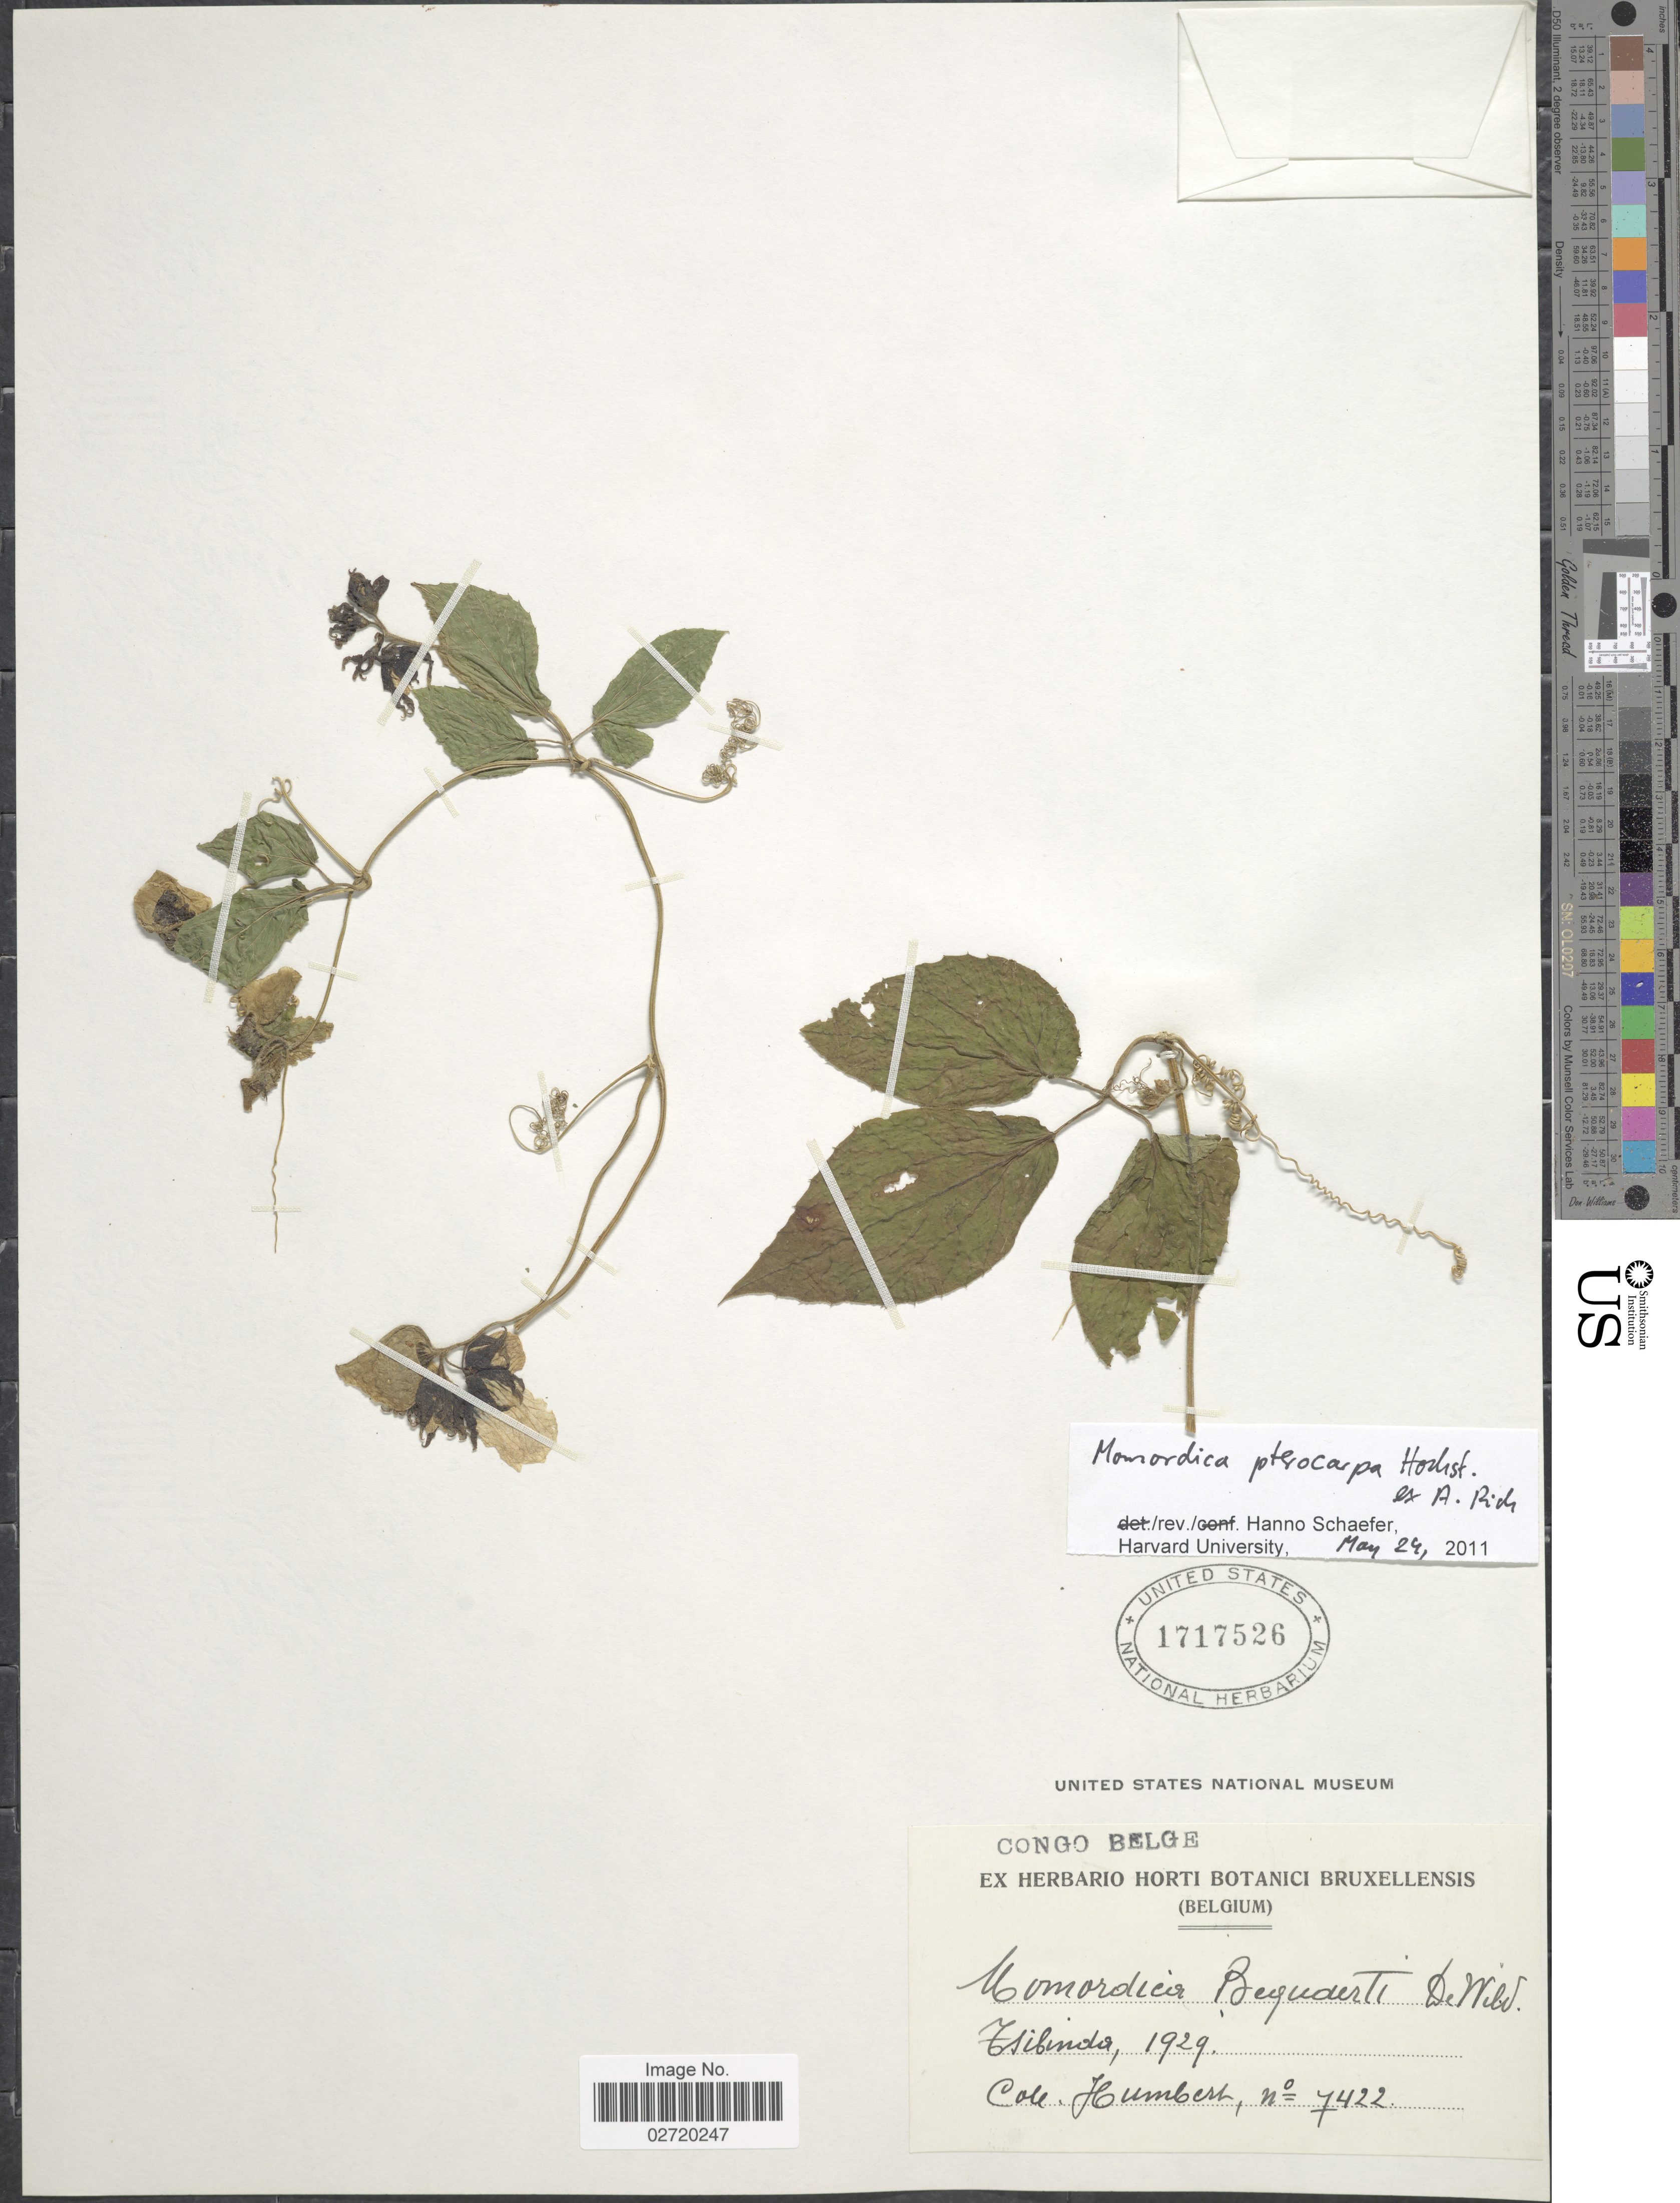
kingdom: Plantae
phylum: Tracheophyta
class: Magnoliopsida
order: Cucurbitales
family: Cucurbitaceae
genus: Momordica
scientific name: Momordica pterocarpa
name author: Hochst. ex A. Rich.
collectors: H. Humbert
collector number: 7422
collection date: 1929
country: Congo, Democratic Republic of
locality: Congo Belge, Tsibinda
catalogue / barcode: US 1717526